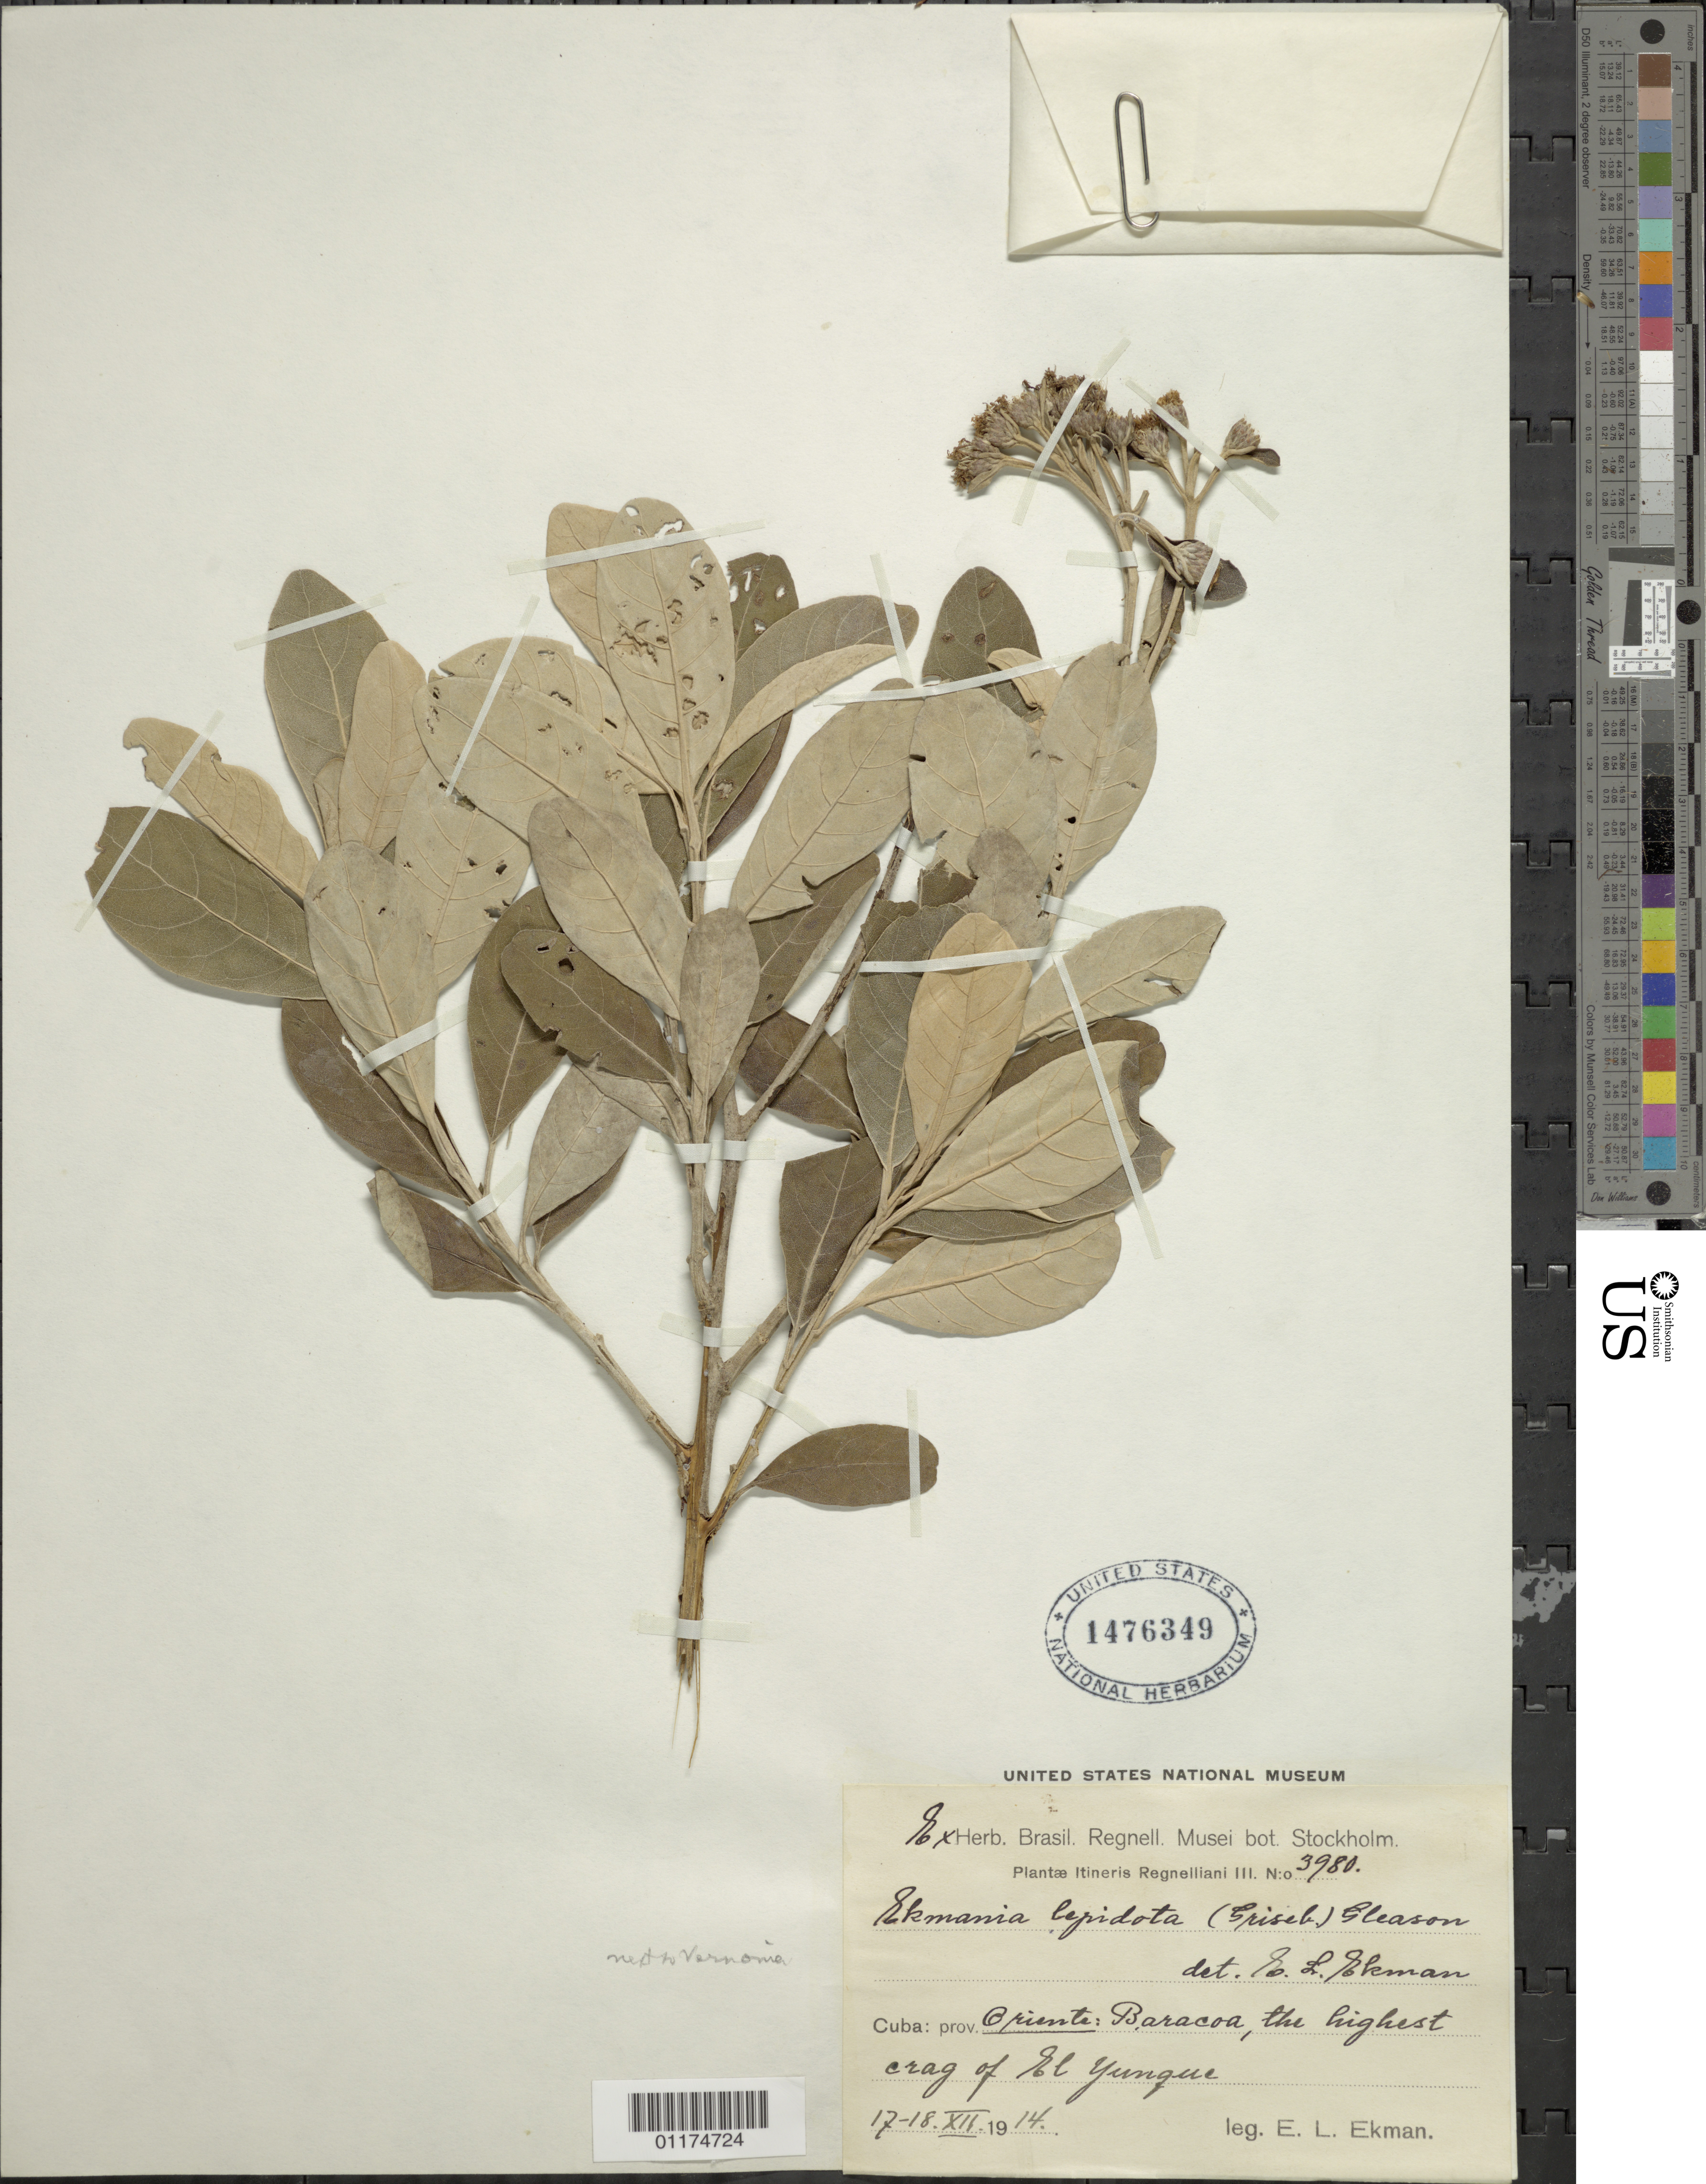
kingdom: Plantae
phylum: Tracheophyta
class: Magnoliopsida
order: Asterales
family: Asteraceae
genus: Ekmania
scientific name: Ekmania lepidota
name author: (Griseb.) Gleason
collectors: E. L. Ekman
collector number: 3980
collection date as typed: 17 Aug 1914 to 18 Aug 1914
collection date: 1914-08-17/1914-08-18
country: Cuba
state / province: Oriente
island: Cuba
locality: Baracoa, the highest crag of El Yunque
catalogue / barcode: US 1476349